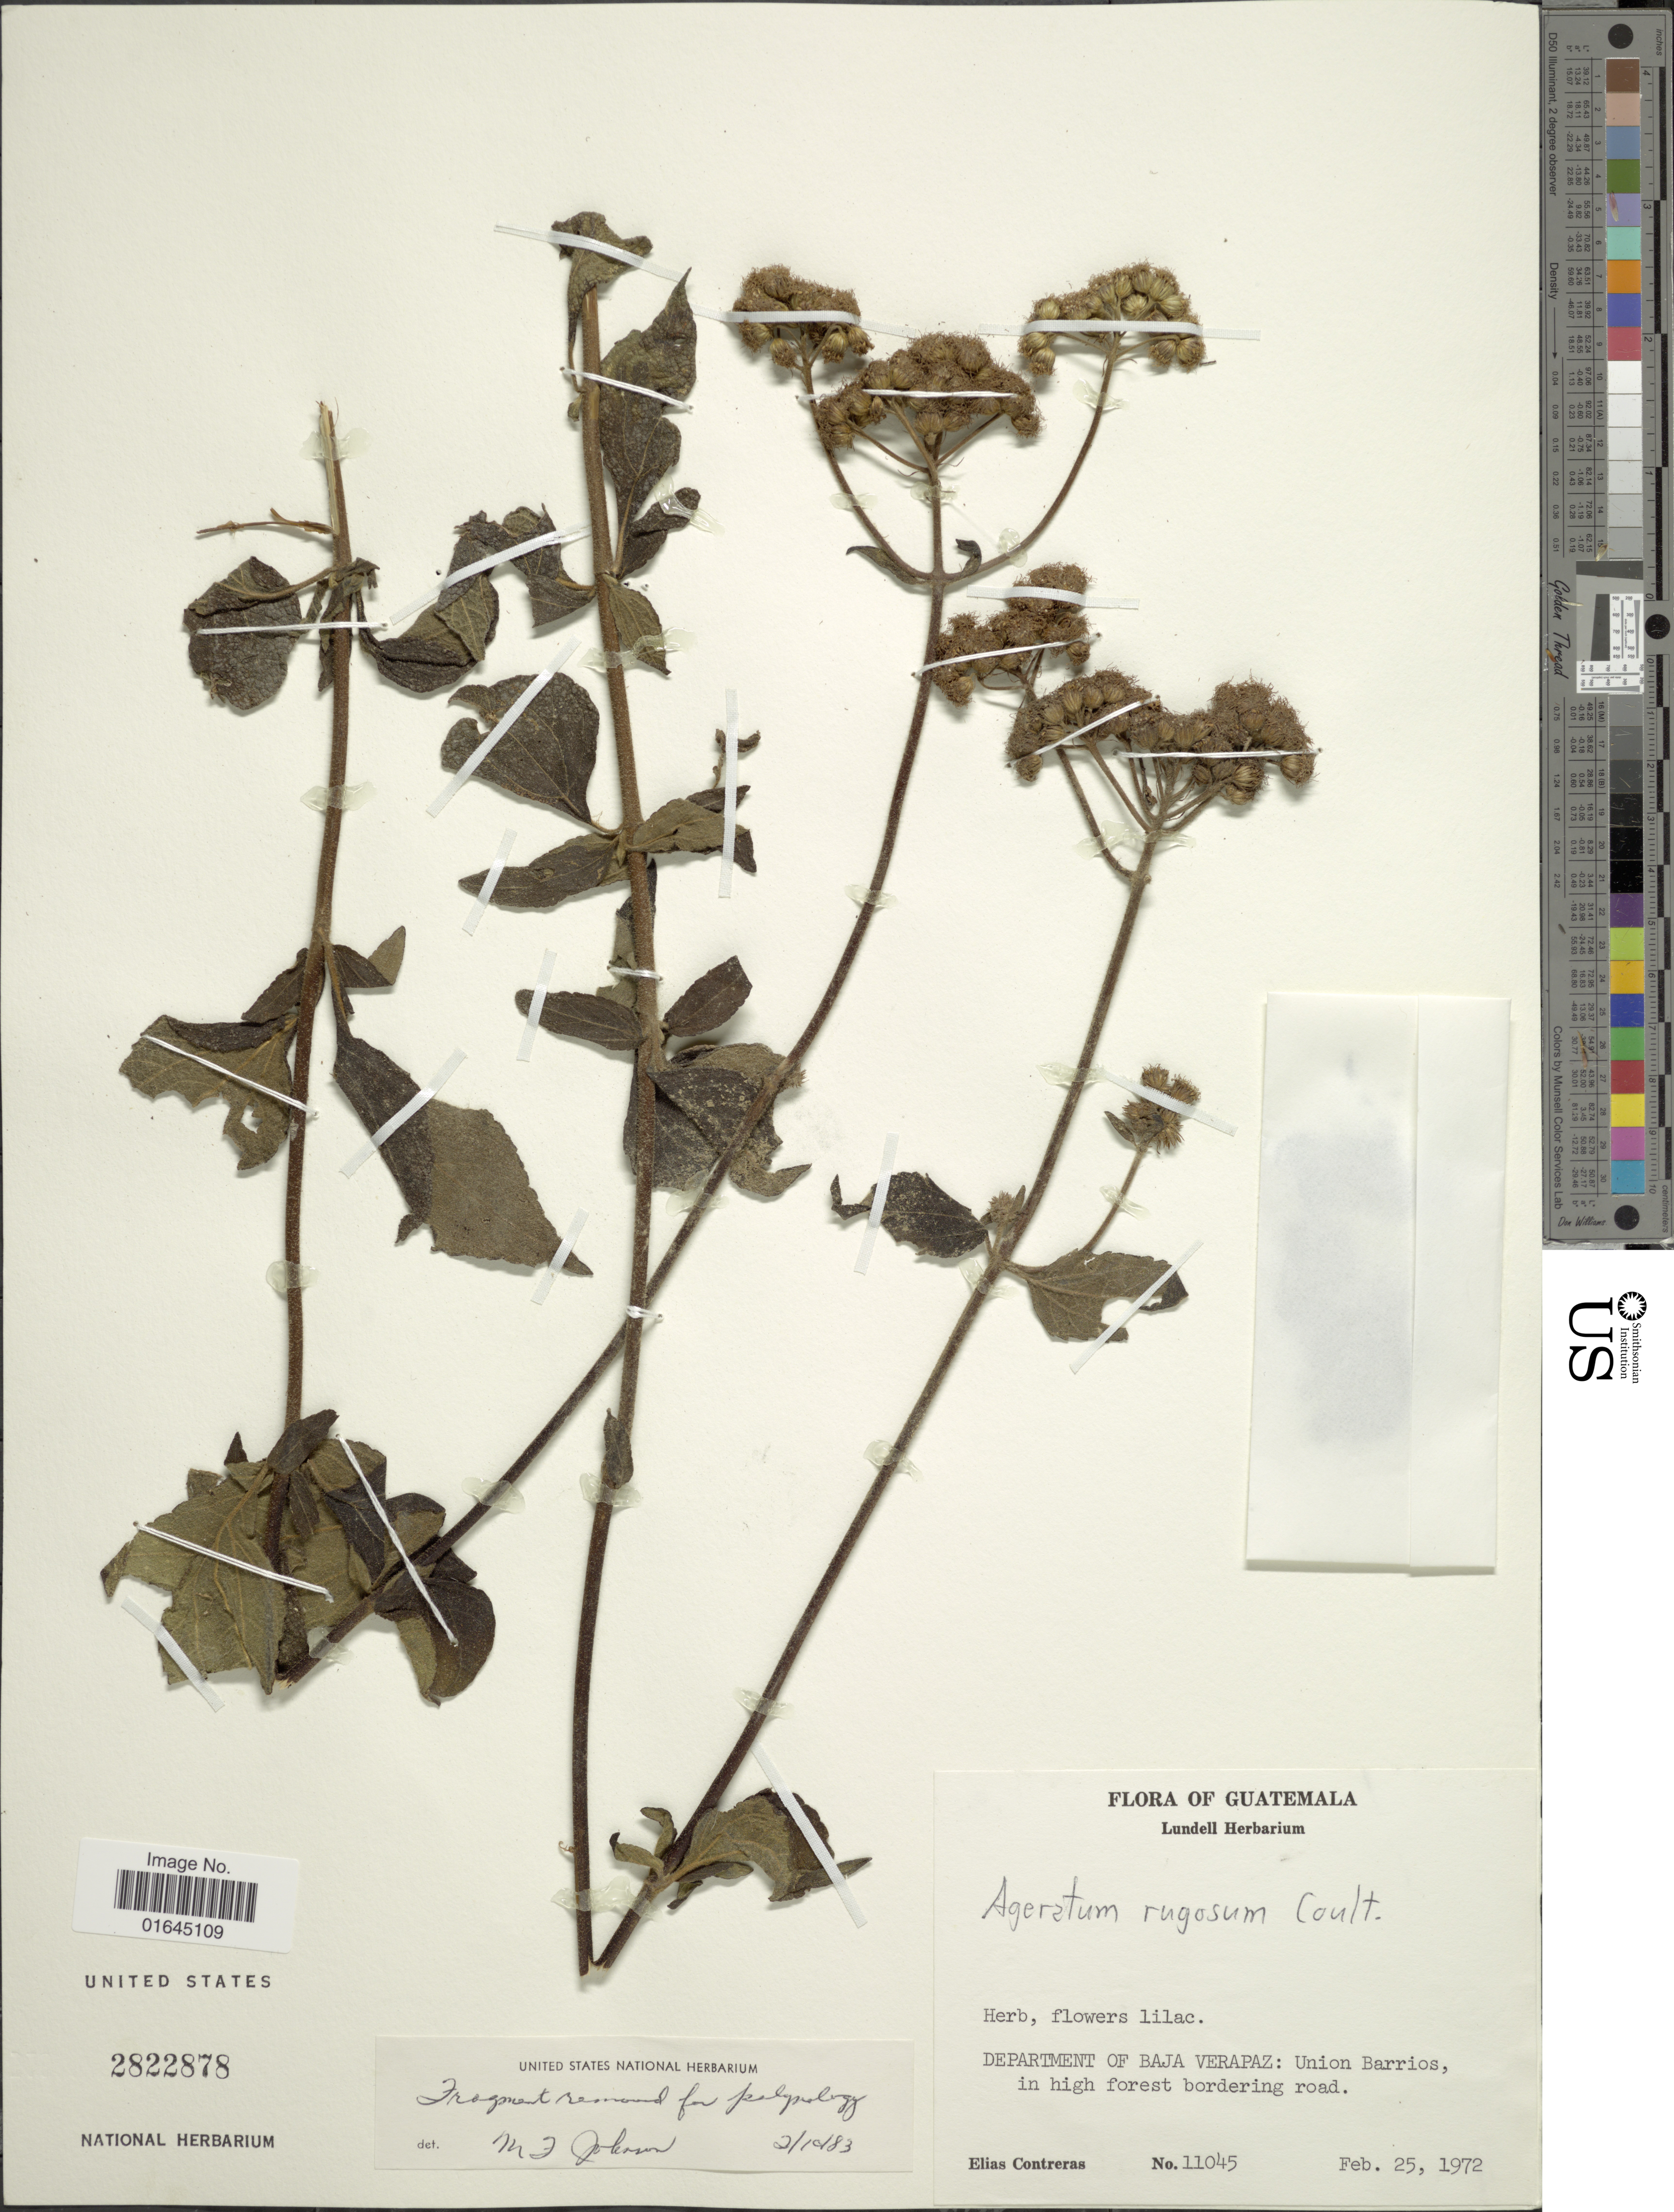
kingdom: Plantae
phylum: Tracheophyta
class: Magnoliopsida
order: Asterales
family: Asteraceae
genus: Ageratum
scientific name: Ageratum rugosum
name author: J.M. Coult.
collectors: E. Contreras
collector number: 11045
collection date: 1972-02-25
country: Guatemala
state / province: Baja Verapaz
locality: Department of Baja Verapaz: Union Barrios, in high forest bordering road.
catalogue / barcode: US 2822878